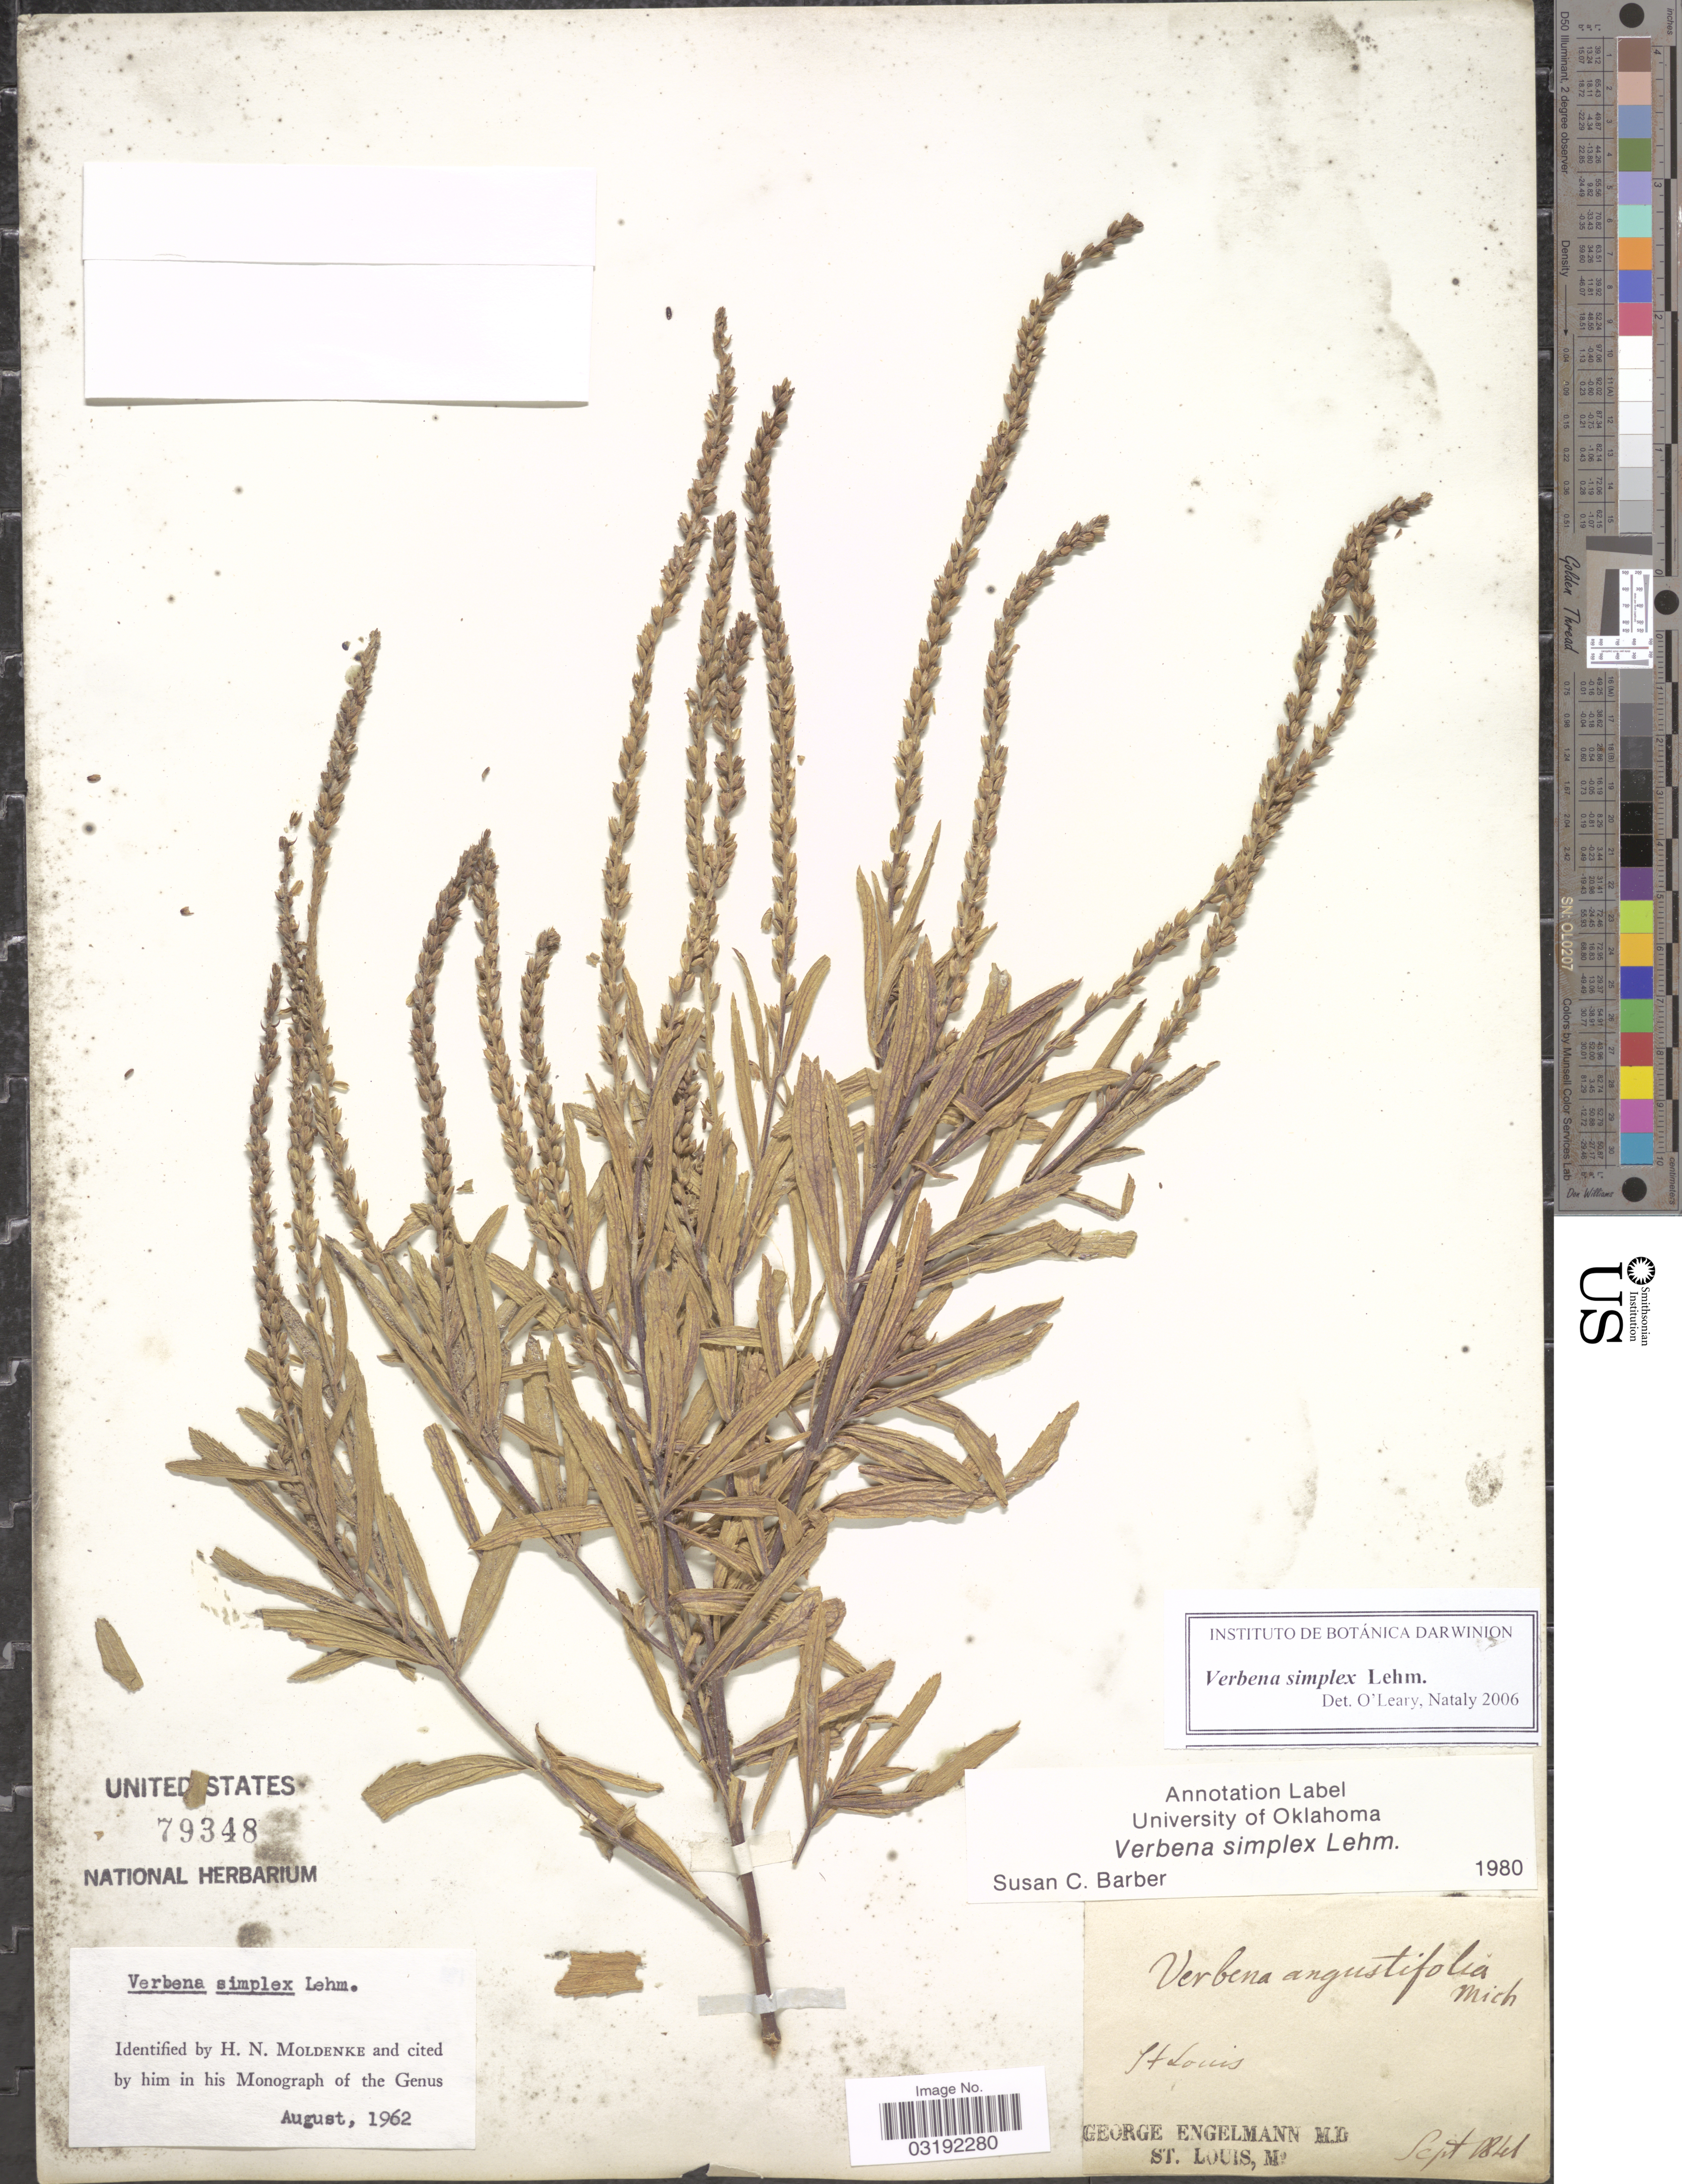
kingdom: Plantae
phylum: Tracheophyta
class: Magnoliopsida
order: Lamiales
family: Verbenaceae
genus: Verbena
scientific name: Verbena simplex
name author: F. Lehm.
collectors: G. Engelmann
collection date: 1841-09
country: United States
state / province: Missouri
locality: St Louis.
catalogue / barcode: US 79348